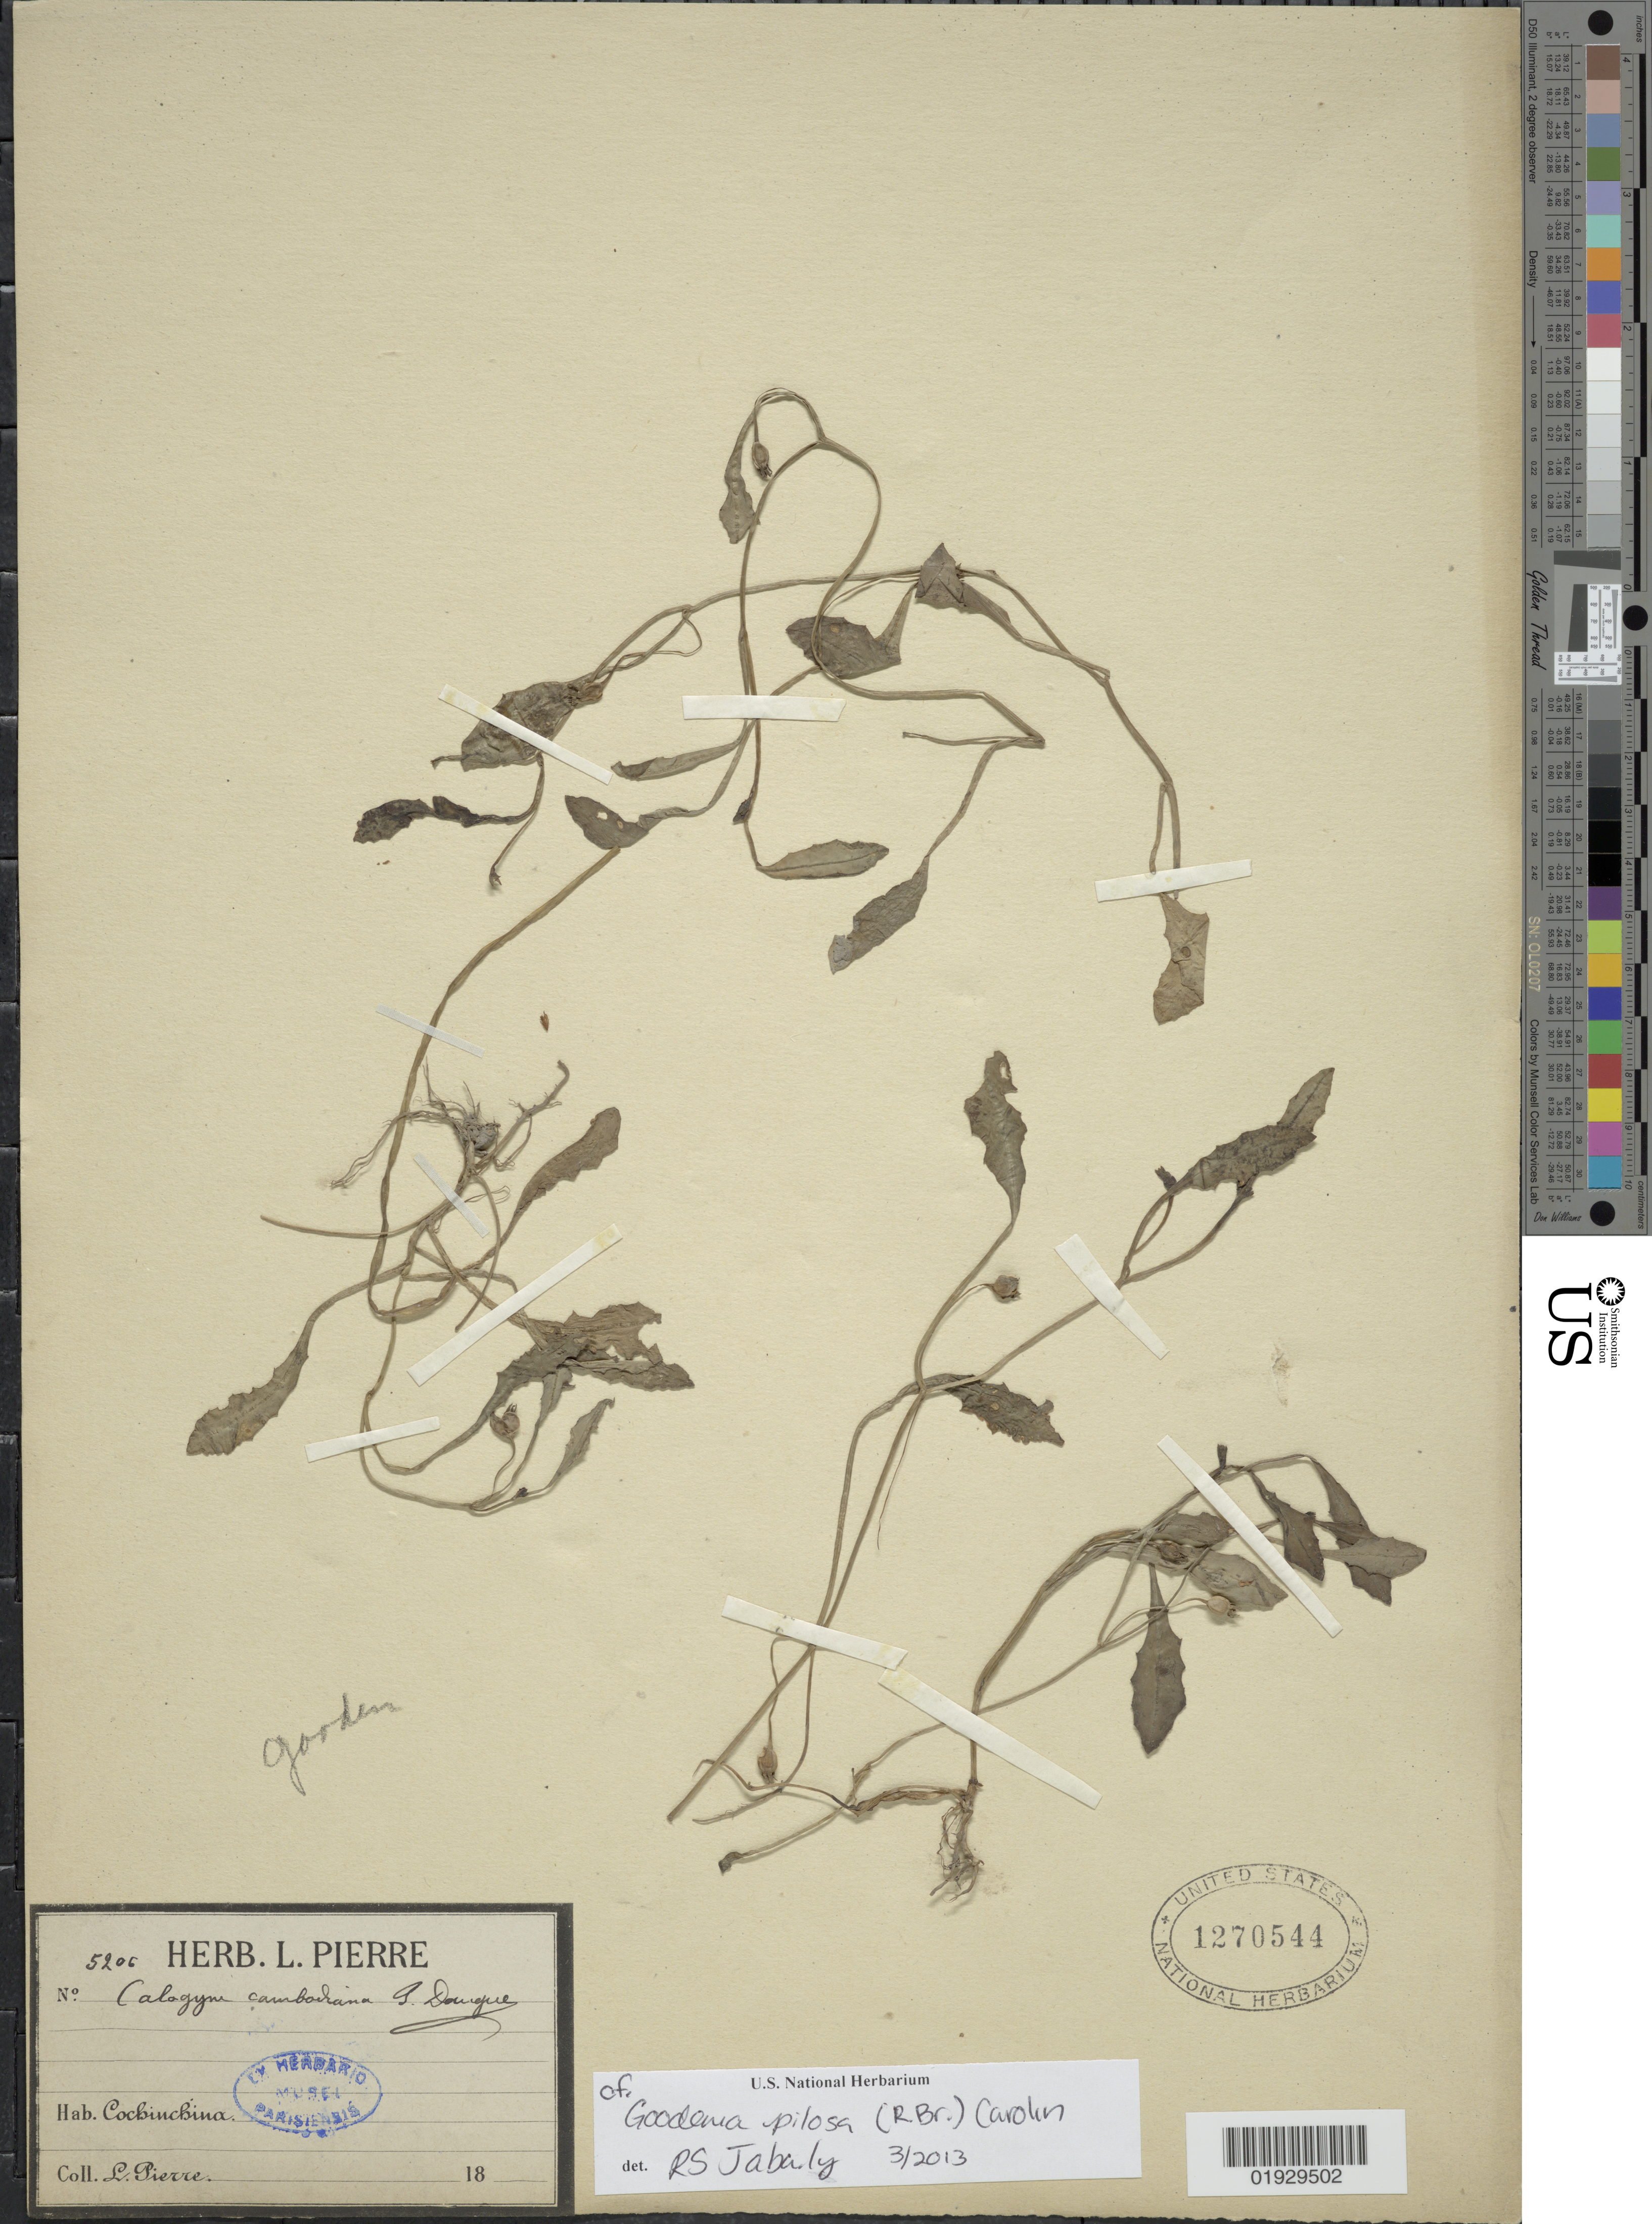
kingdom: Plantae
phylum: Tracheophyta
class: Magnoliopsida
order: Asterales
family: Goodeniaceae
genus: Goodenia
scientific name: Goodenia pilosa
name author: (R. Br.) Carolin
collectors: L. Pierre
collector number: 5206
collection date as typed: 18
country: Vietnam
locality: Cochinchina.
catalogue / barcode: US 1270544